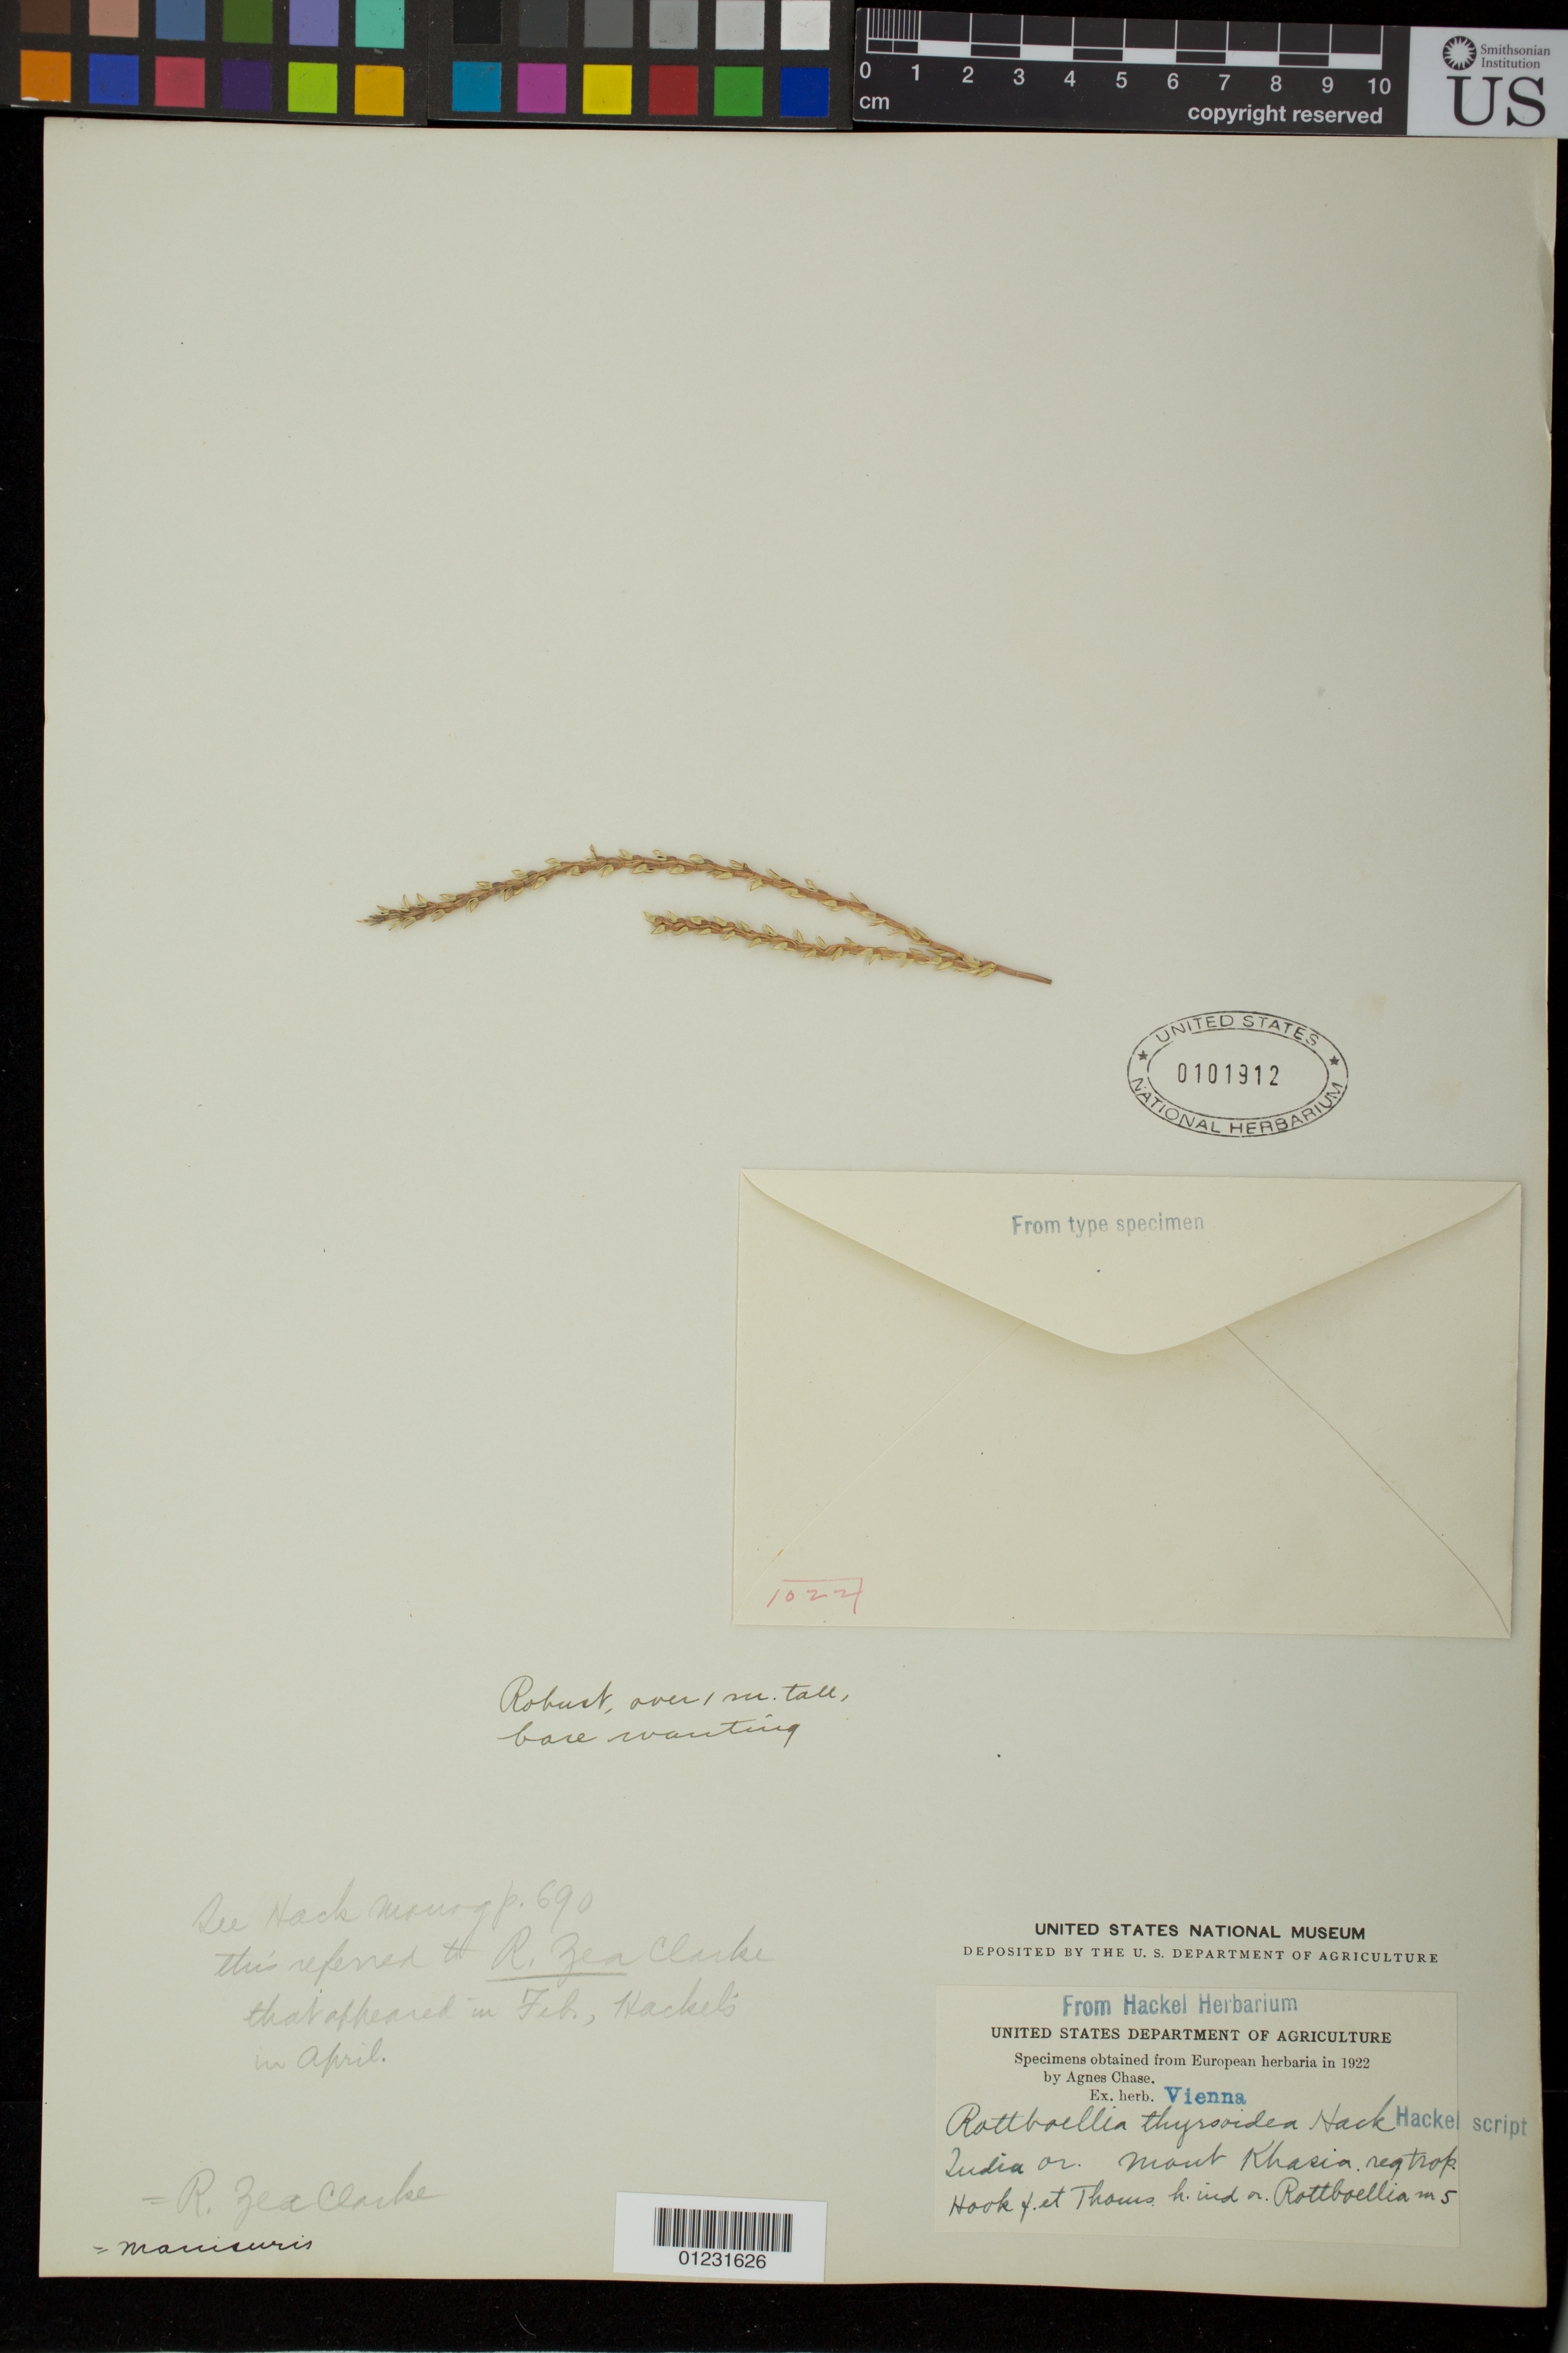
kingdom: Plantae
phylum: Tracheophyta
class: Liliopsida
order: Poales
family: Poaceae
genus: Rottboellia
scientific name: Rottboellia thyrsoidea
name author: Hack. in A. DC. & C. DC.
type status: Type Collection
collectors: J. D. Hooker & -- Thomson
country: India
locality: Mt. Khasia.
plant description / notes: Fragmentary material of type specimen ex herb. Hackel.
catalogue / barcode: US 101912